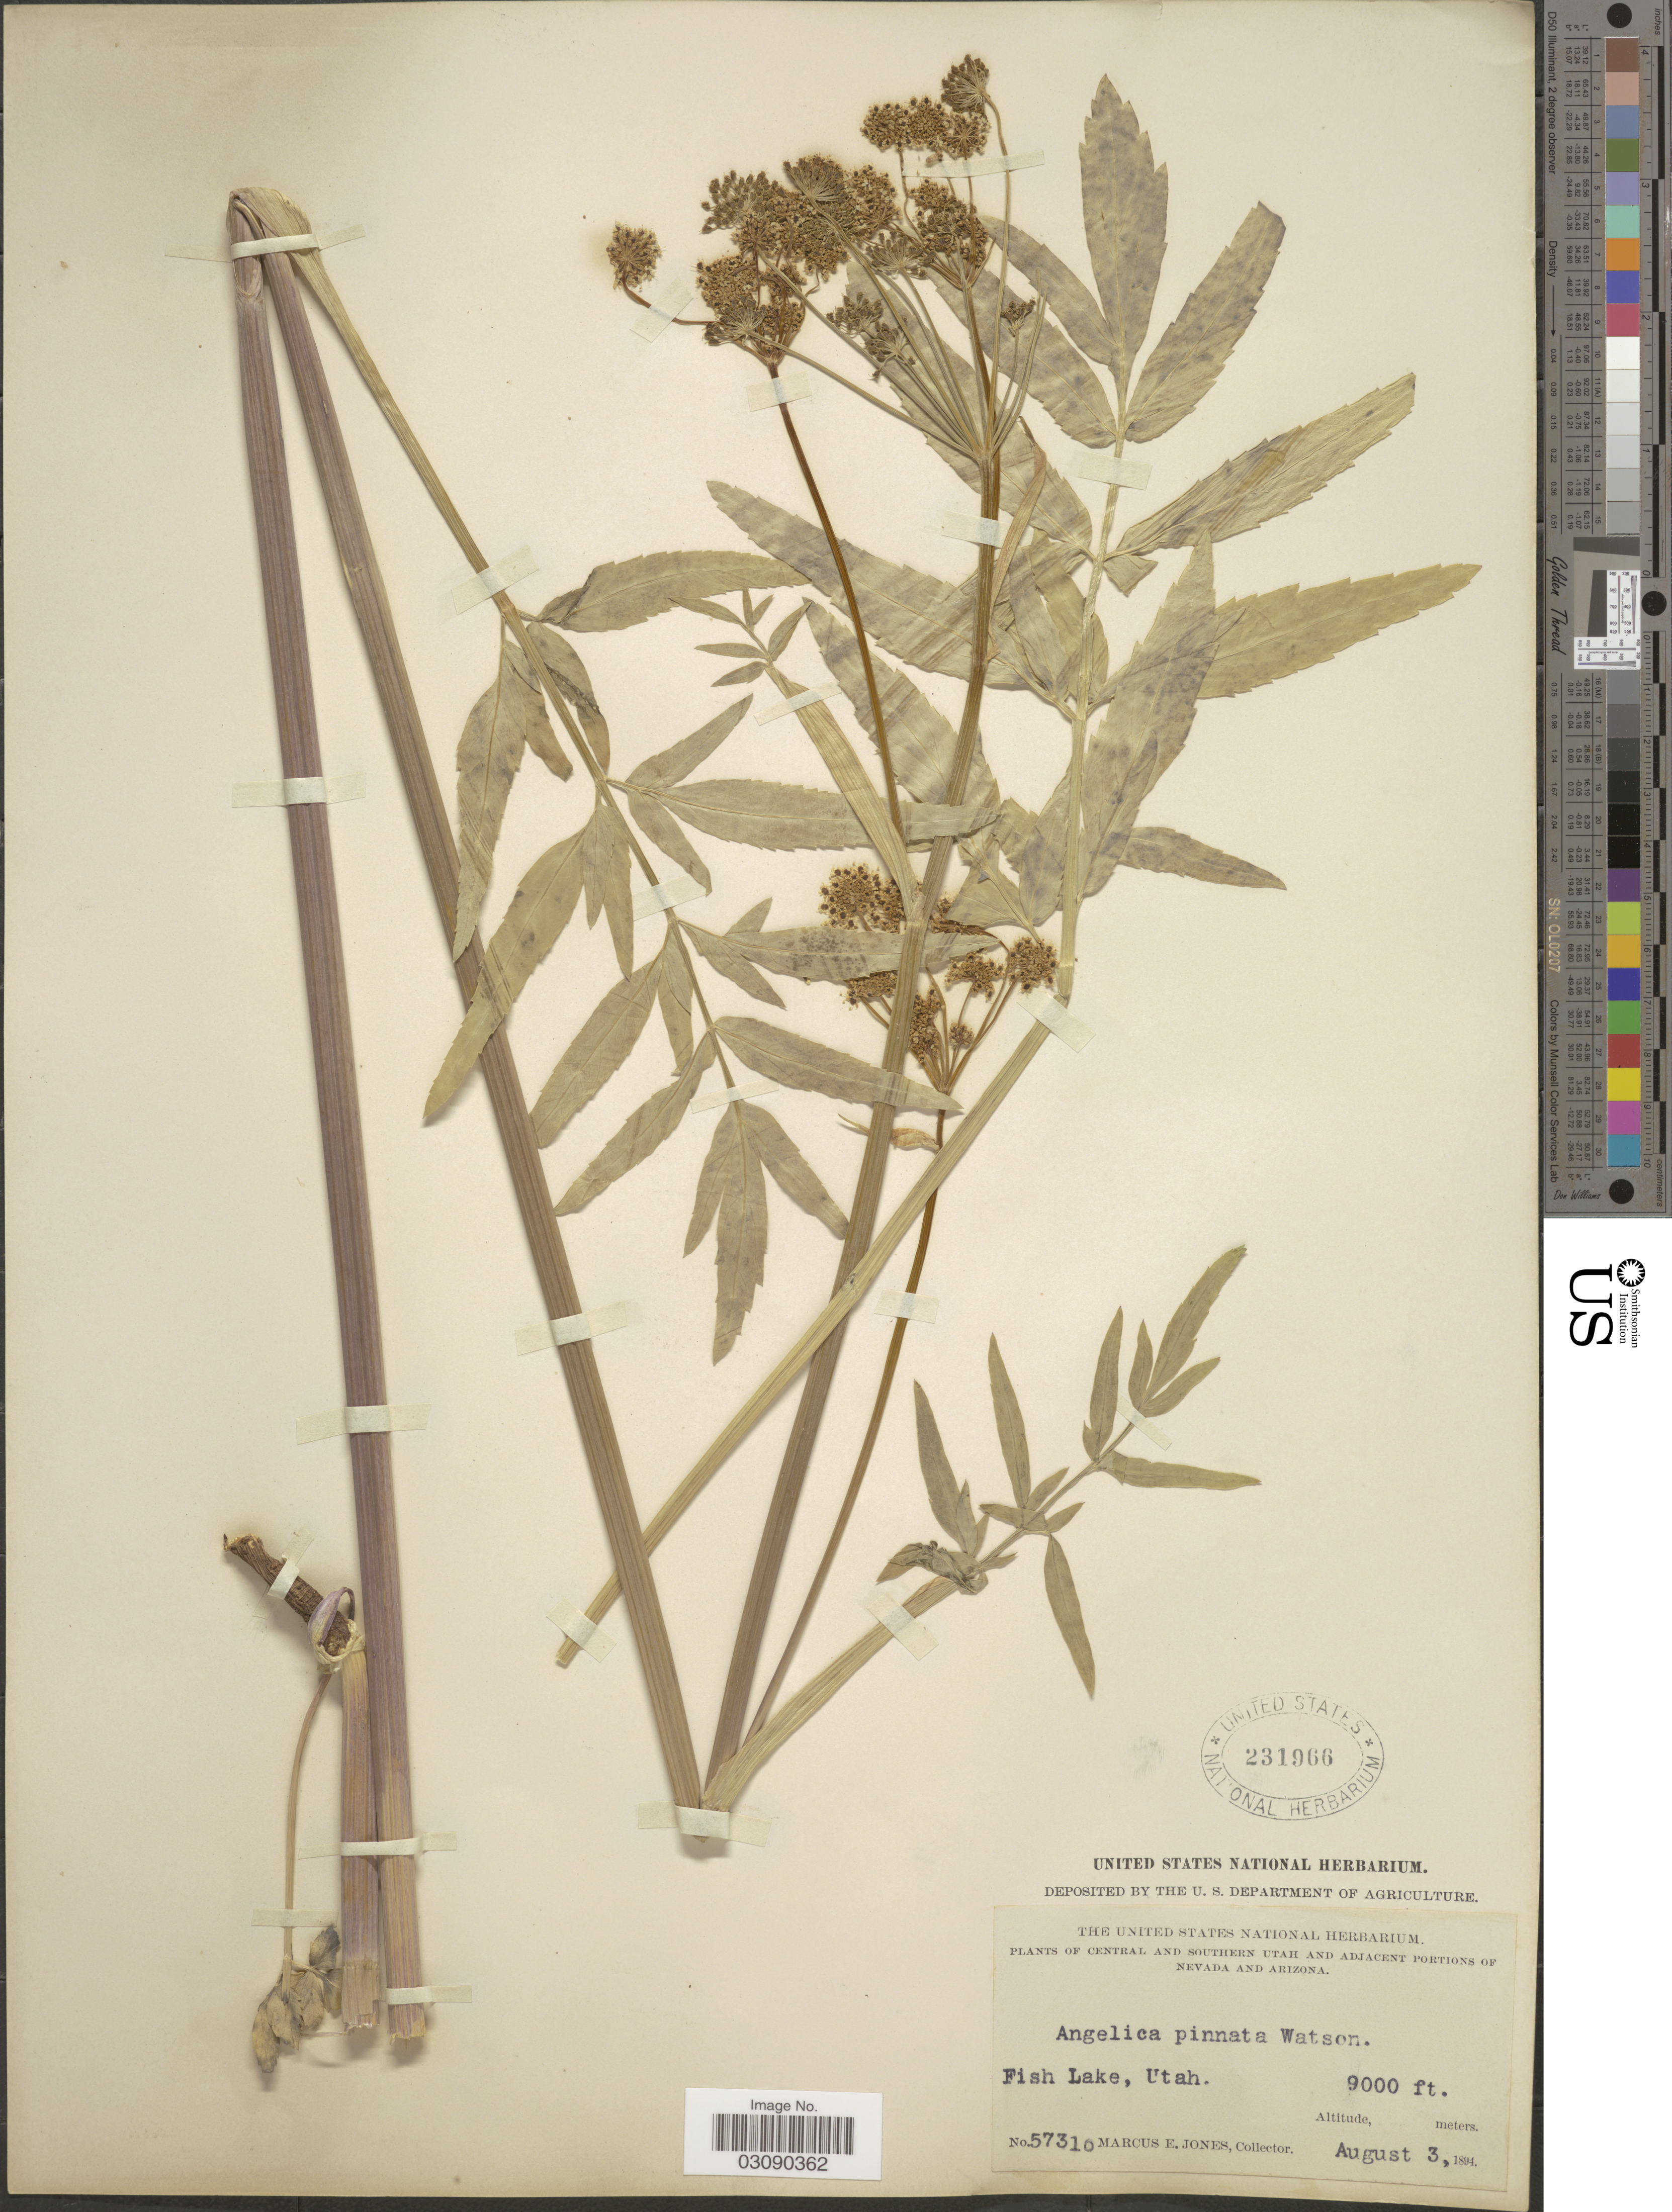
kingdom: Plantae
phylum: Tracheophyta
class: Magnoliopsida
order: Apiales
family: Apiaceae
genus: Angelica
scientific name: Angelica pinnata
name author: S. Watson in C. King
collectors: M. E. Jones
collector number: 57310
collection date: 1894-08-03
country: United States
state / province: Utah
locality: Central and Southern Utah, Fish Lake.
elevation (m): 2743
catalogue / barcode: US 231966